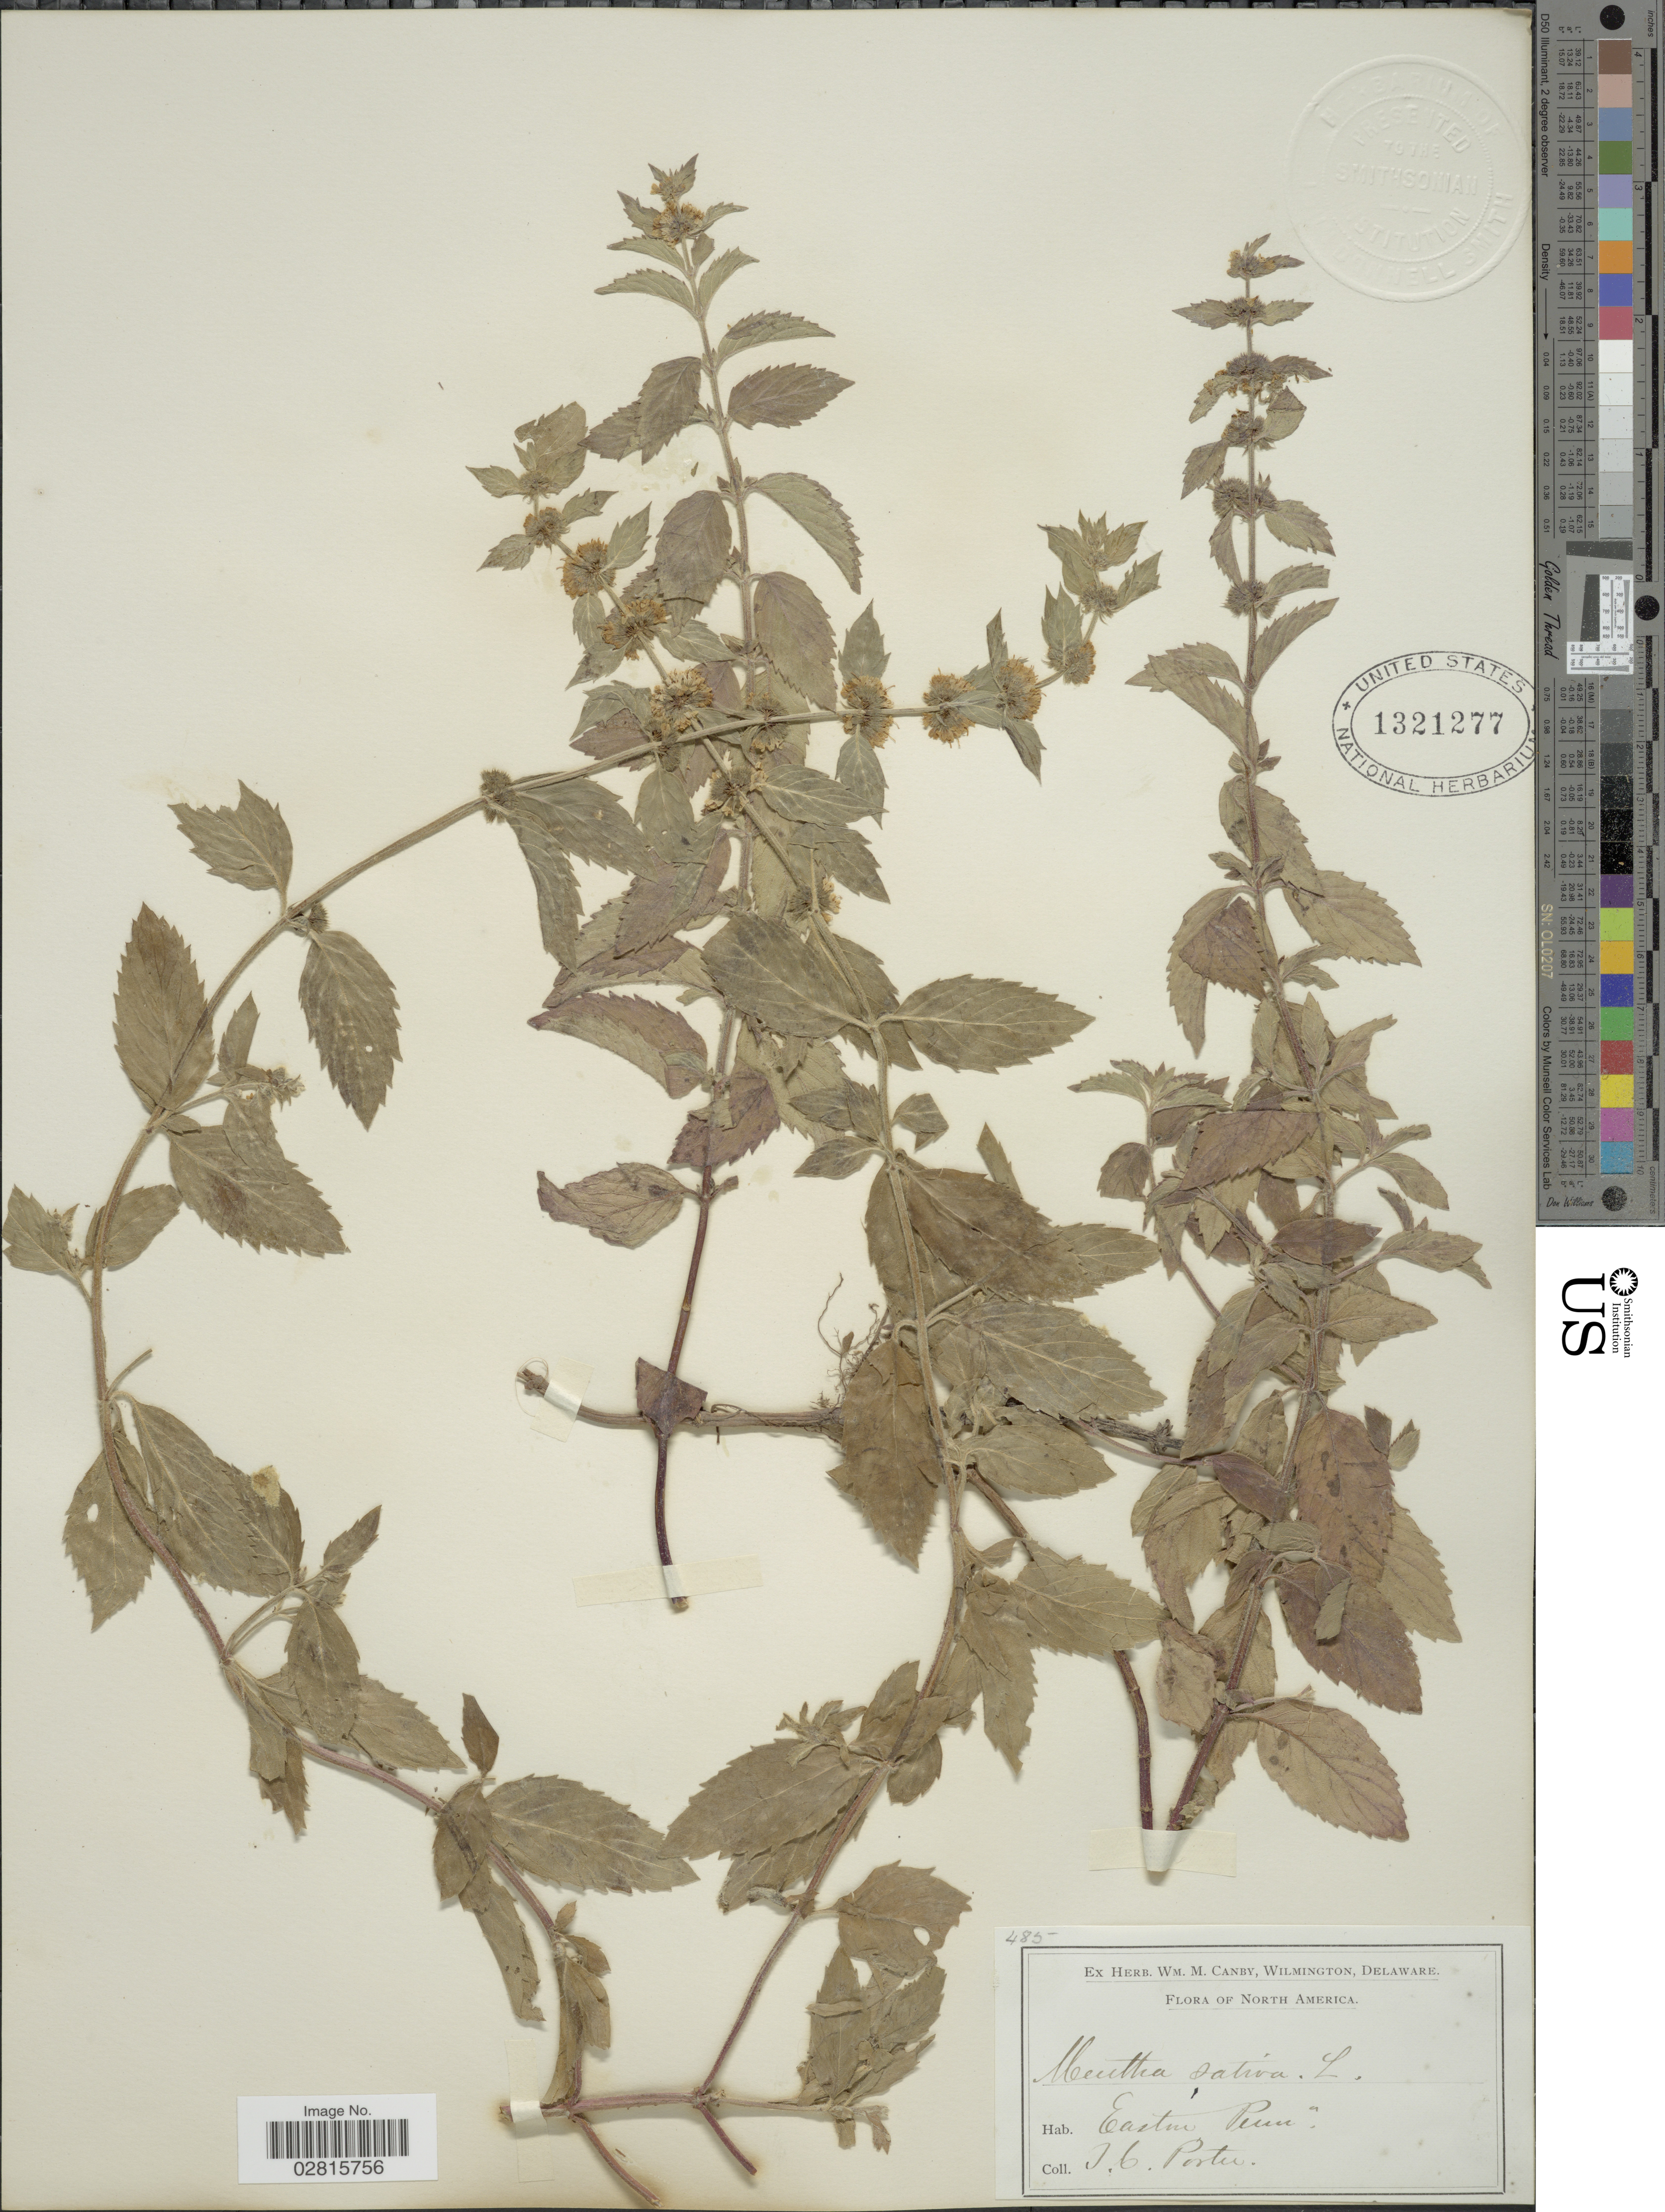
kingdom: Plantae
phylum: Tracheophyta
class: Magnoliopsida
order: Lamiales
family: Lamiaceae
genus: Mentha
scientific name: Mentha x sativa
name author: L.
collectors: T. Porter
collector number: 485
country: United States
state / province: Pennsylvania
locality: Easton, Penn.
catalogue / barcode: US 1321277